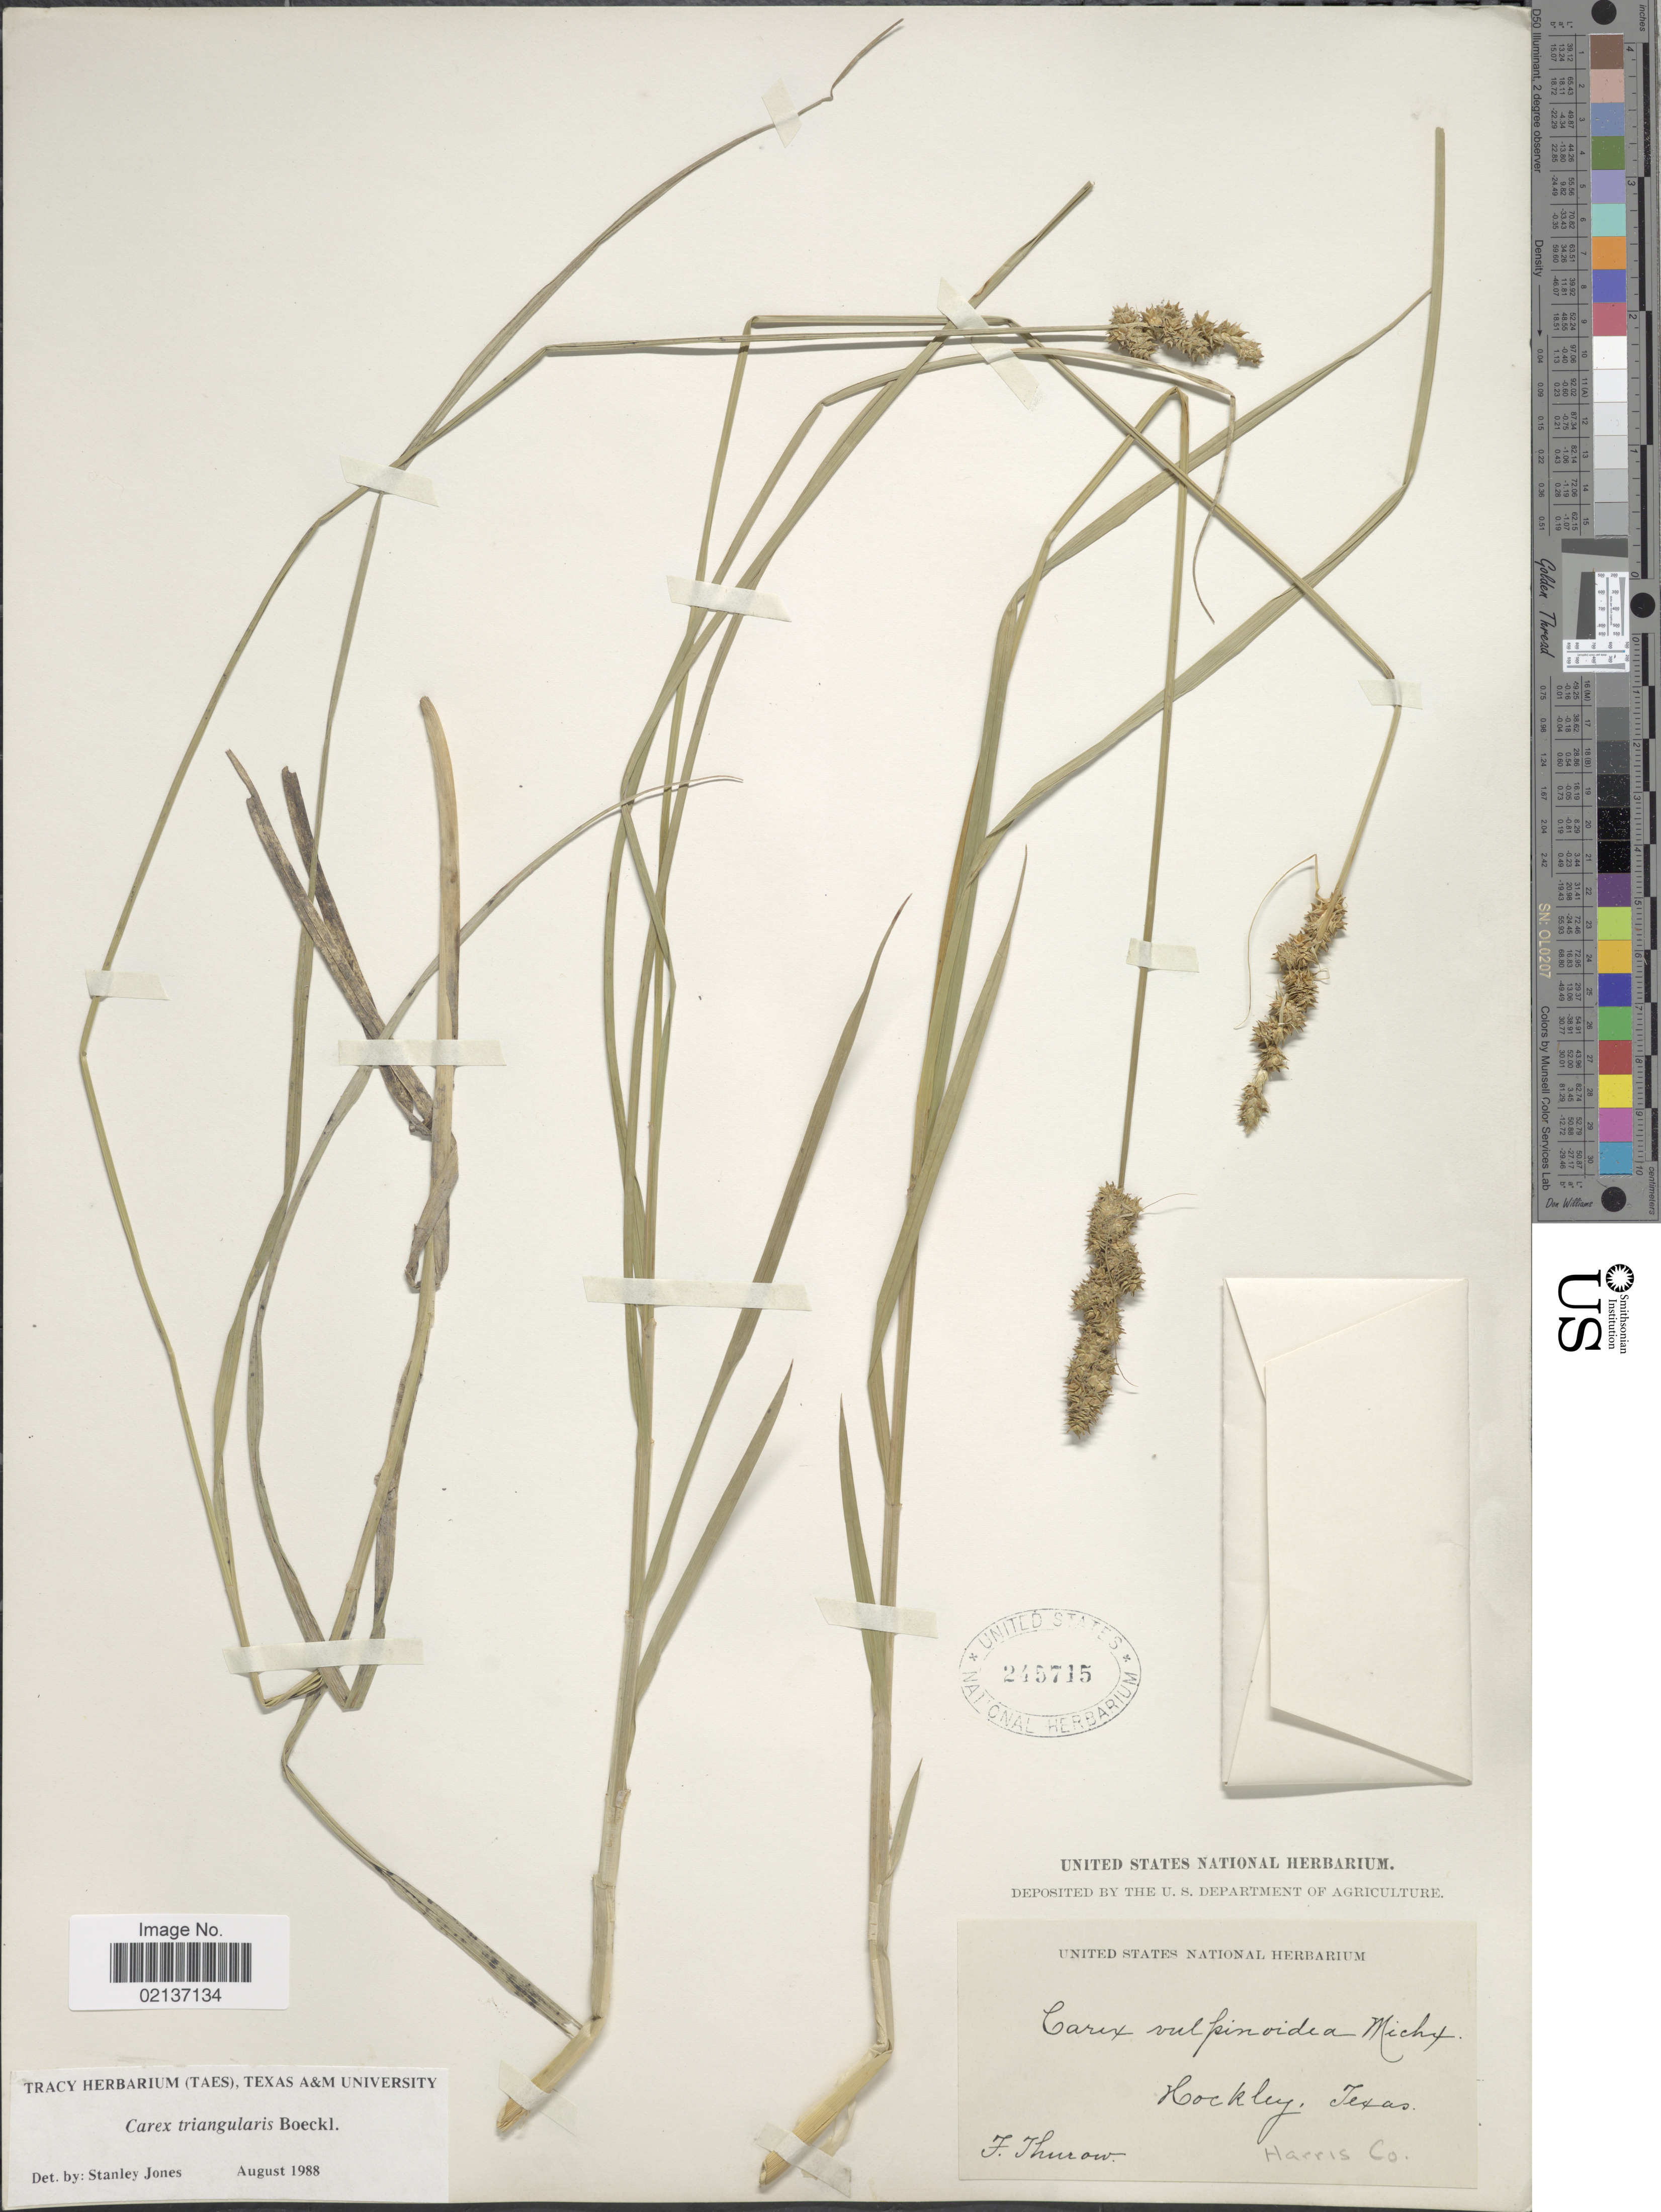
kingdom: Plantae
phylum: Tracheophyta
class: Liliopsida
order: Poales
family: Cyperaceae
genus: Carex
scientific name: Carex triangularis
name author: Boeckeler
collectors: F. W. Thurow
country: United States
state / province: Texas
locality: Hockley, Harris Co.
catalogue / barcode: US 245715